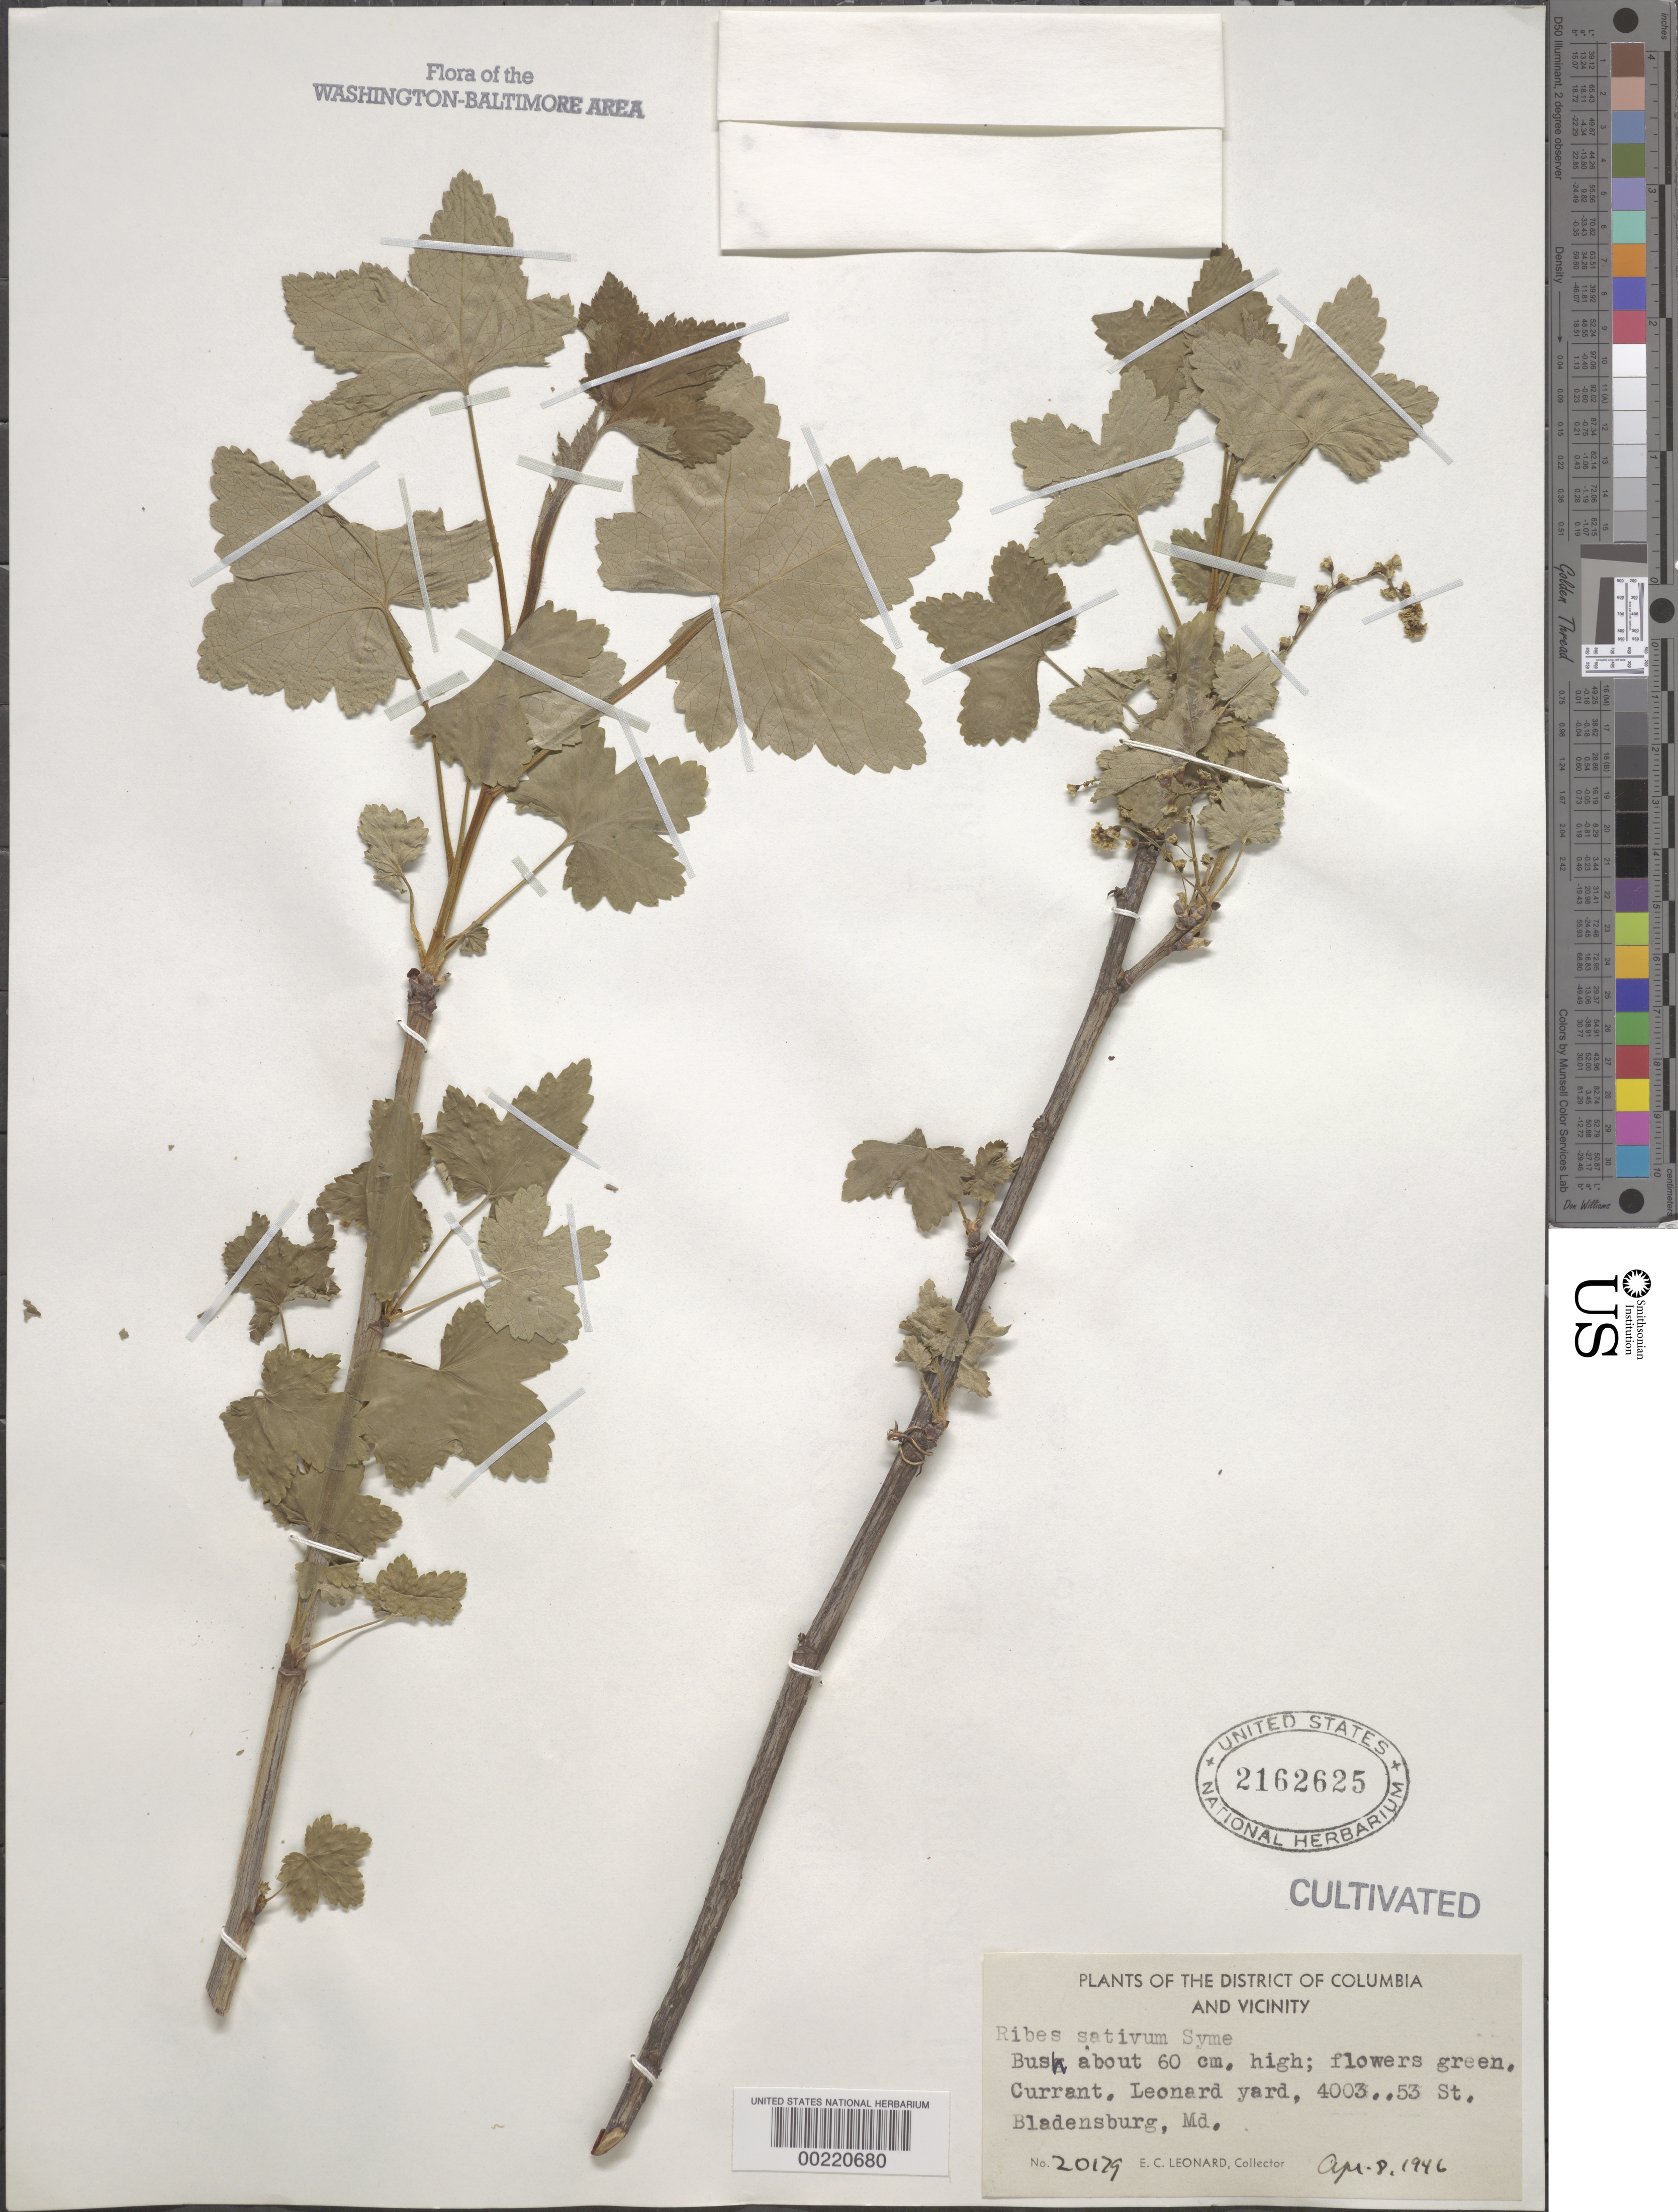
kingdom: Plantae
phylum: Tracheophyta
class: Magnoliopsida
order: Saxifragales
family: Grossulariaceae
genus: Ribes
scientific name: Ribes sativum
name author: Syme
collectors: E. C. Leonard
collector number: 20179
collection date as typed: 08 Apr 1946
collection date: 1946-04-08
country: United States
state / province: Maryland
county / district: Prince George's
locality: Bladensburg, 4003 53rd St, Leonard's Yard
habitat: Yard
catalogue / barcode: US 2162625